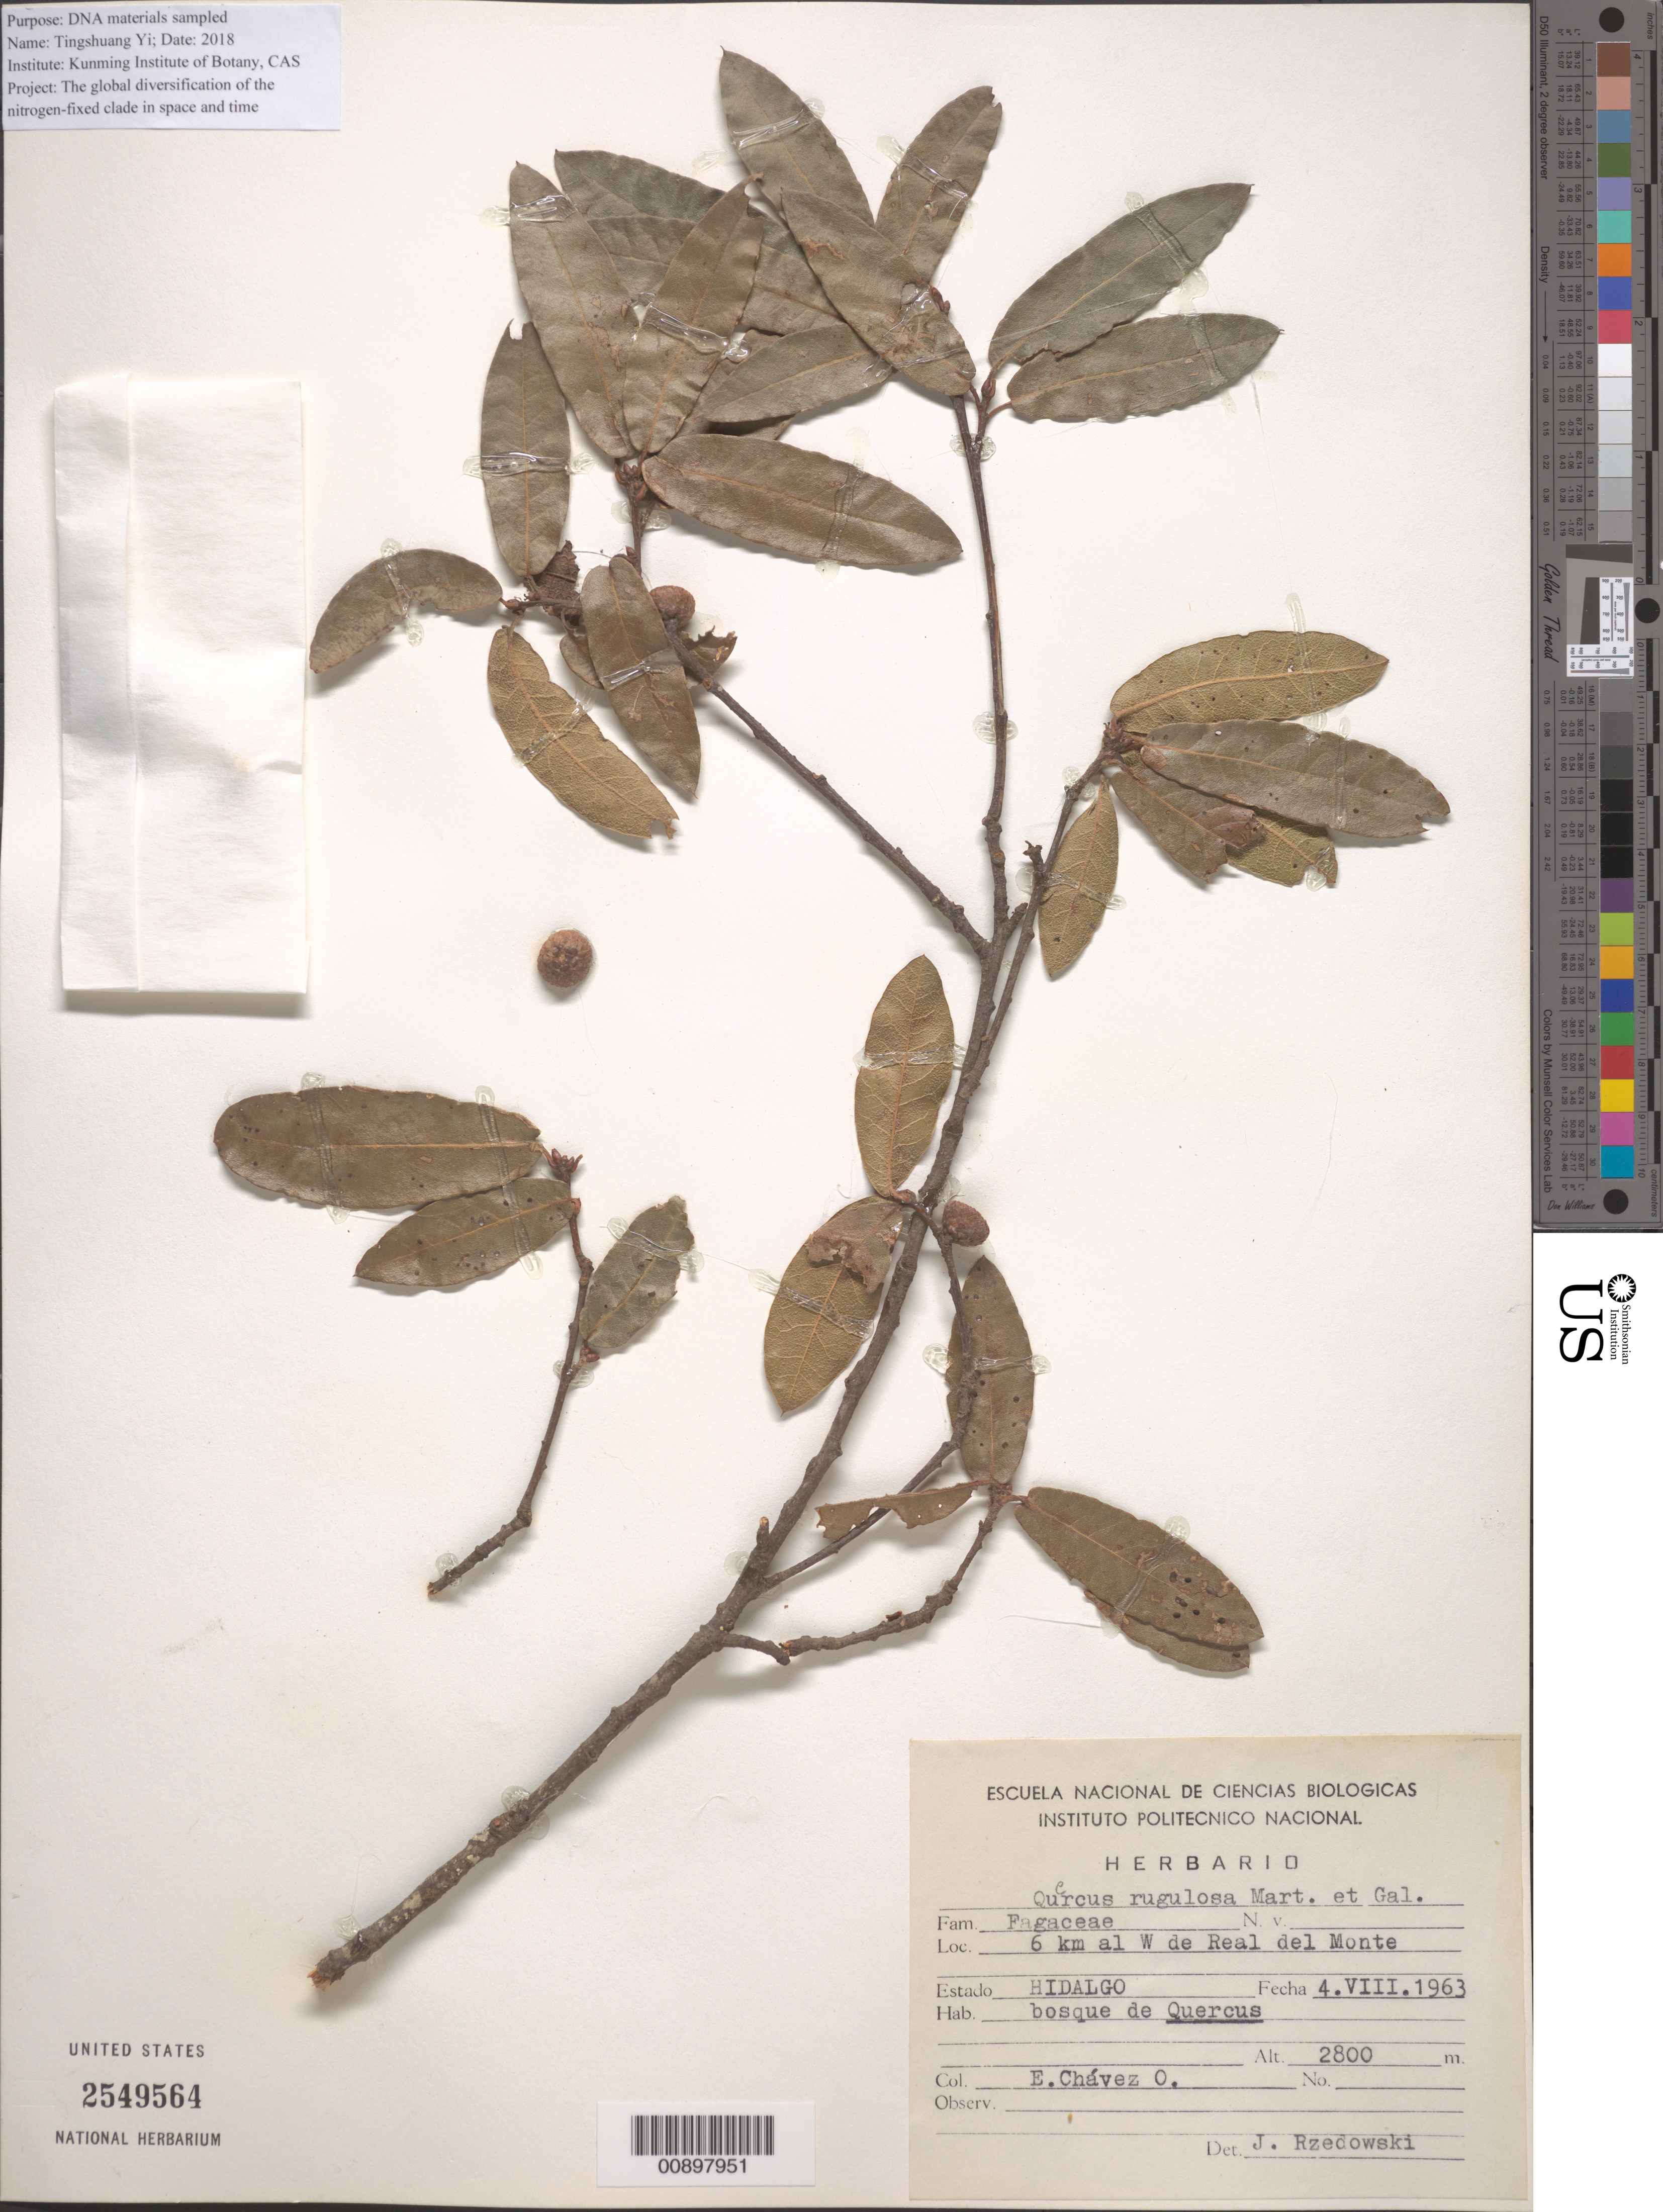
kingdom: Plantae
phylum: Tracheophyta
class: Magnoliopsida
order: Fagales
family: Fagaceae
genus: Quercus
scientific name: Quercus rugulosa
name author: M. Martens & Galeotti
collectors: Chávez O., E.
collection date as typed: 04 Aug 1963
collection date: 1963-08-04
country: Mexico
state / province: Hidalgo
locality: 6 km al W de real del Monte, Hidalgo.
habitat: Bosque de Quercus.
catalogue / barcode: US 2549564